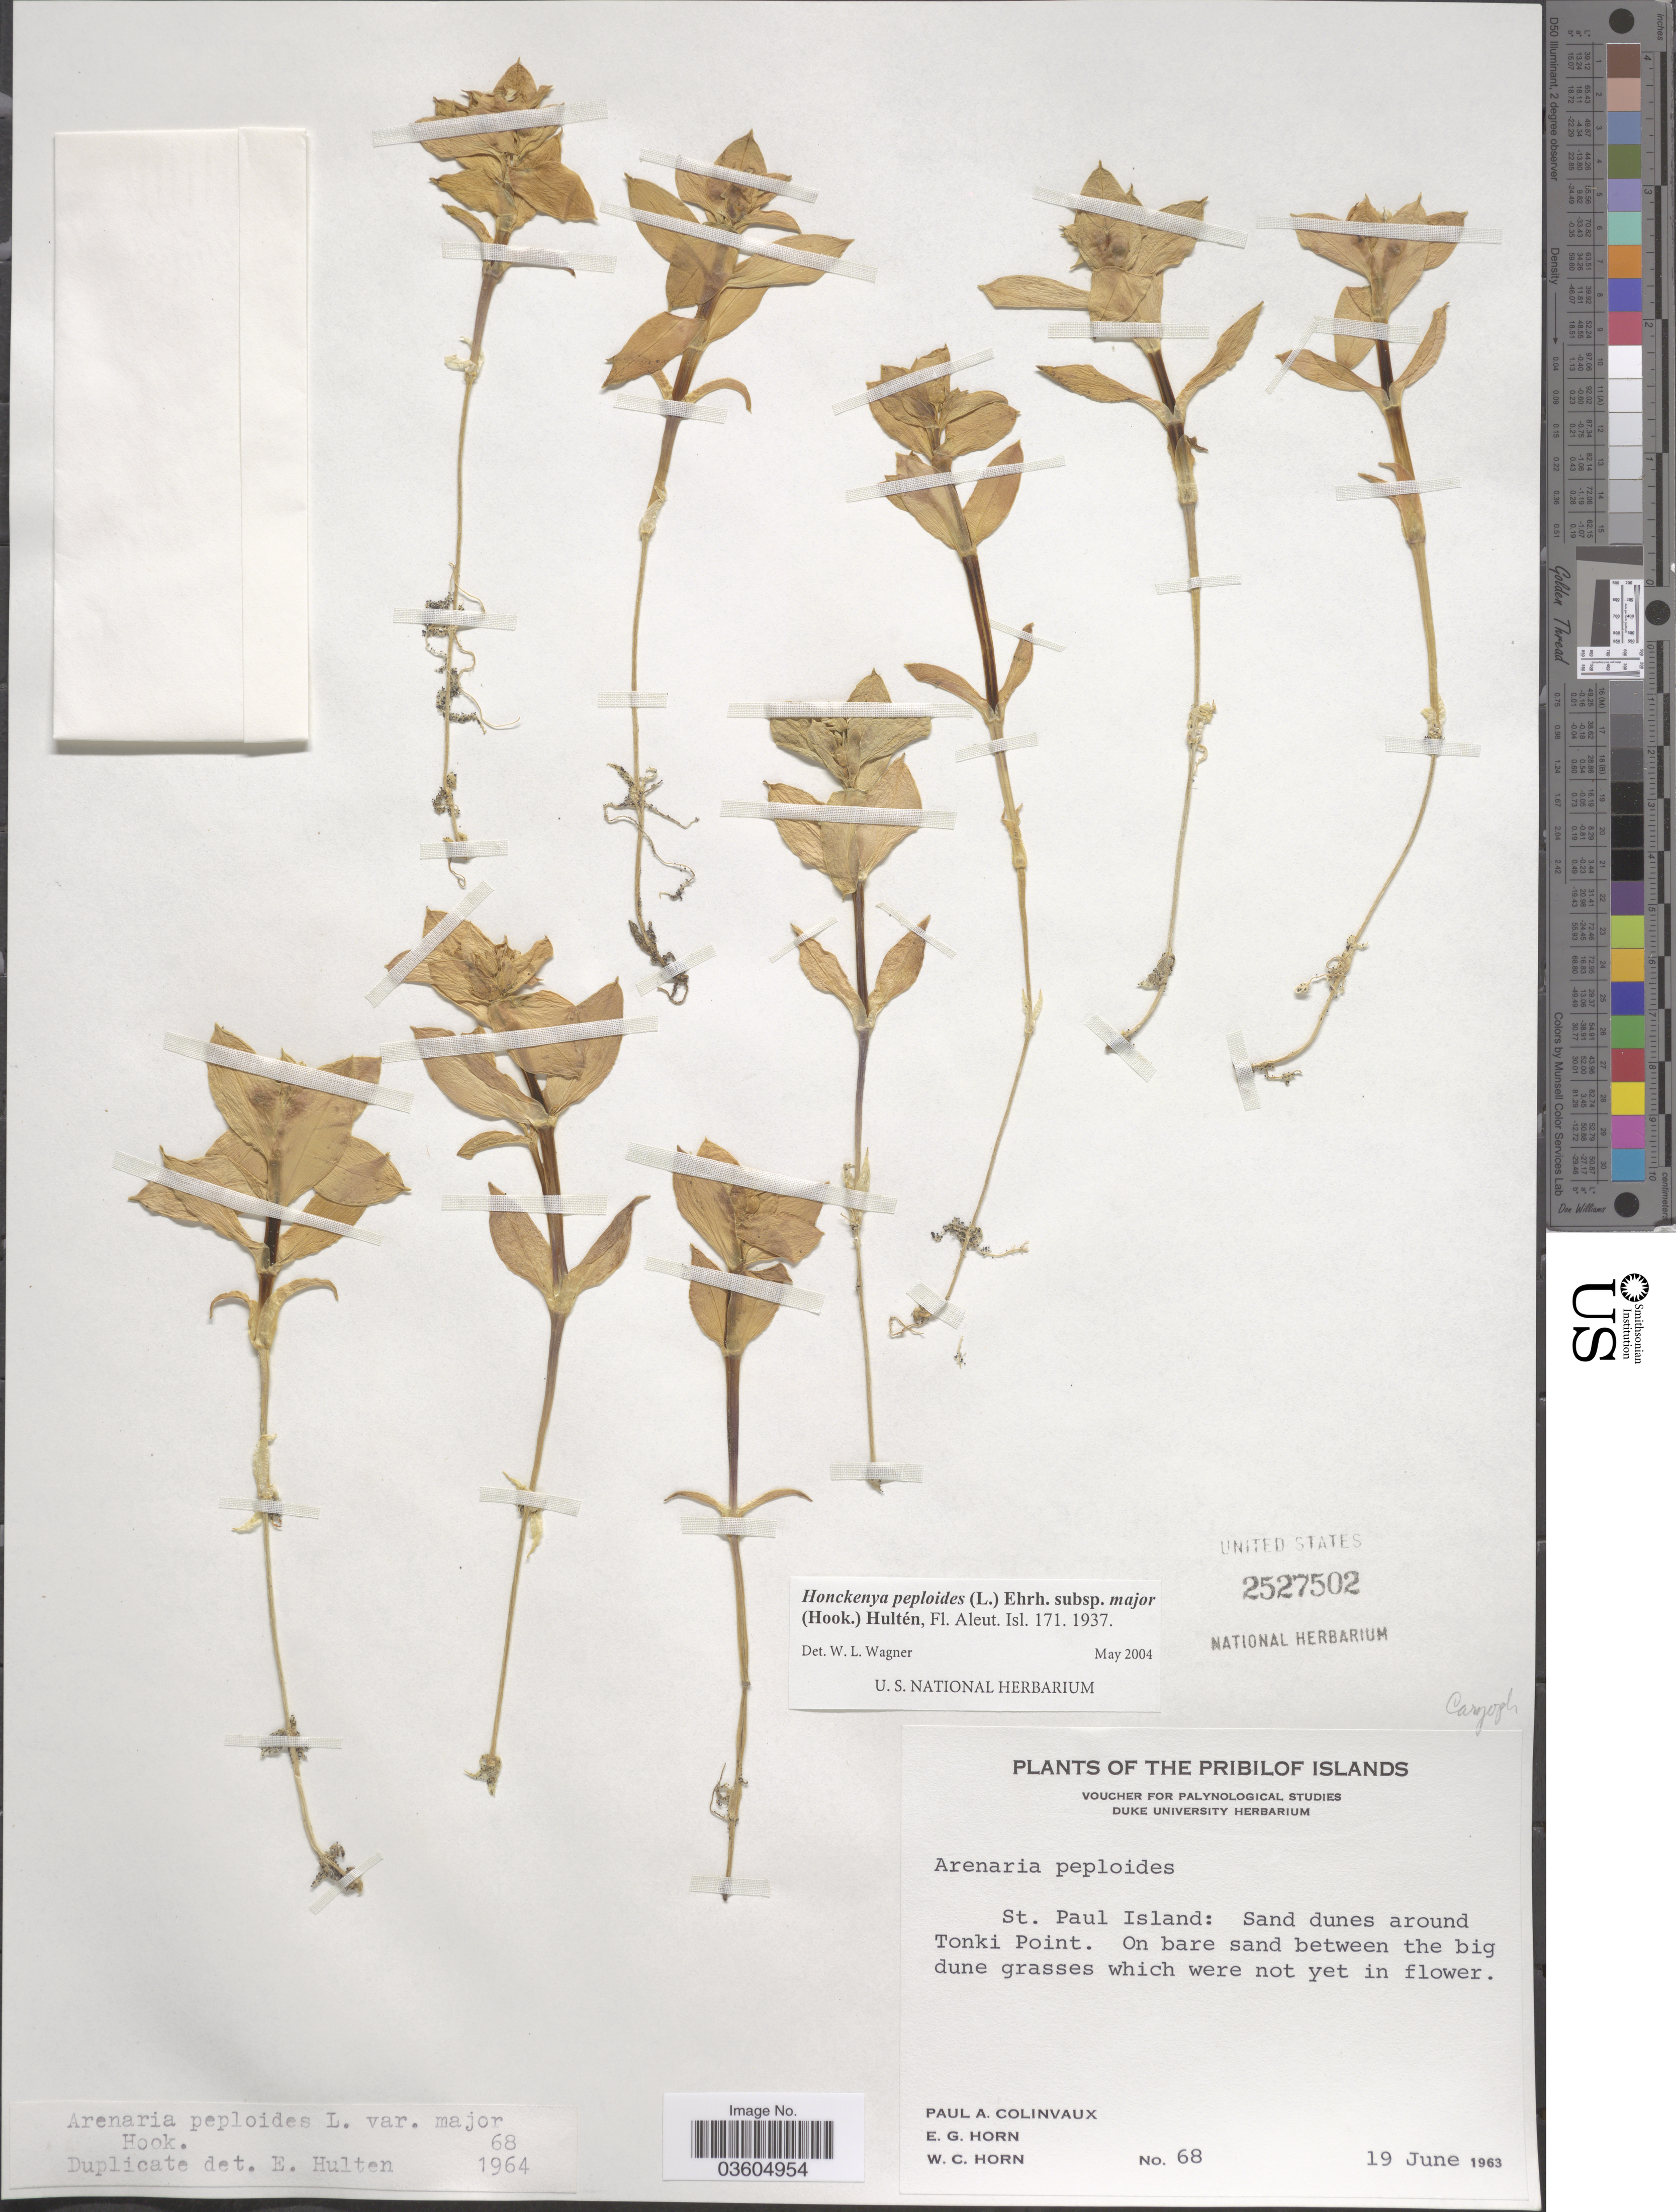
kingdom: Plantae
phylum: Tracheophyta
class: Magnoliopsida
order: Caryophyllales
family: Caryophyllaceae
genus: Honckenya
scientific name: Honckenya peploides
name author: (L.) Ehrh.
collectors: P. Colinvaux, E. Horn & W. Horn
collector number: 68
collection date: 1963-06-19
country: United States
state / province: Alaska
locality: Pribilof Islands. St. Paul Island: Sand dunes around Tonki Point.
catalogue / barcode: US 2527502